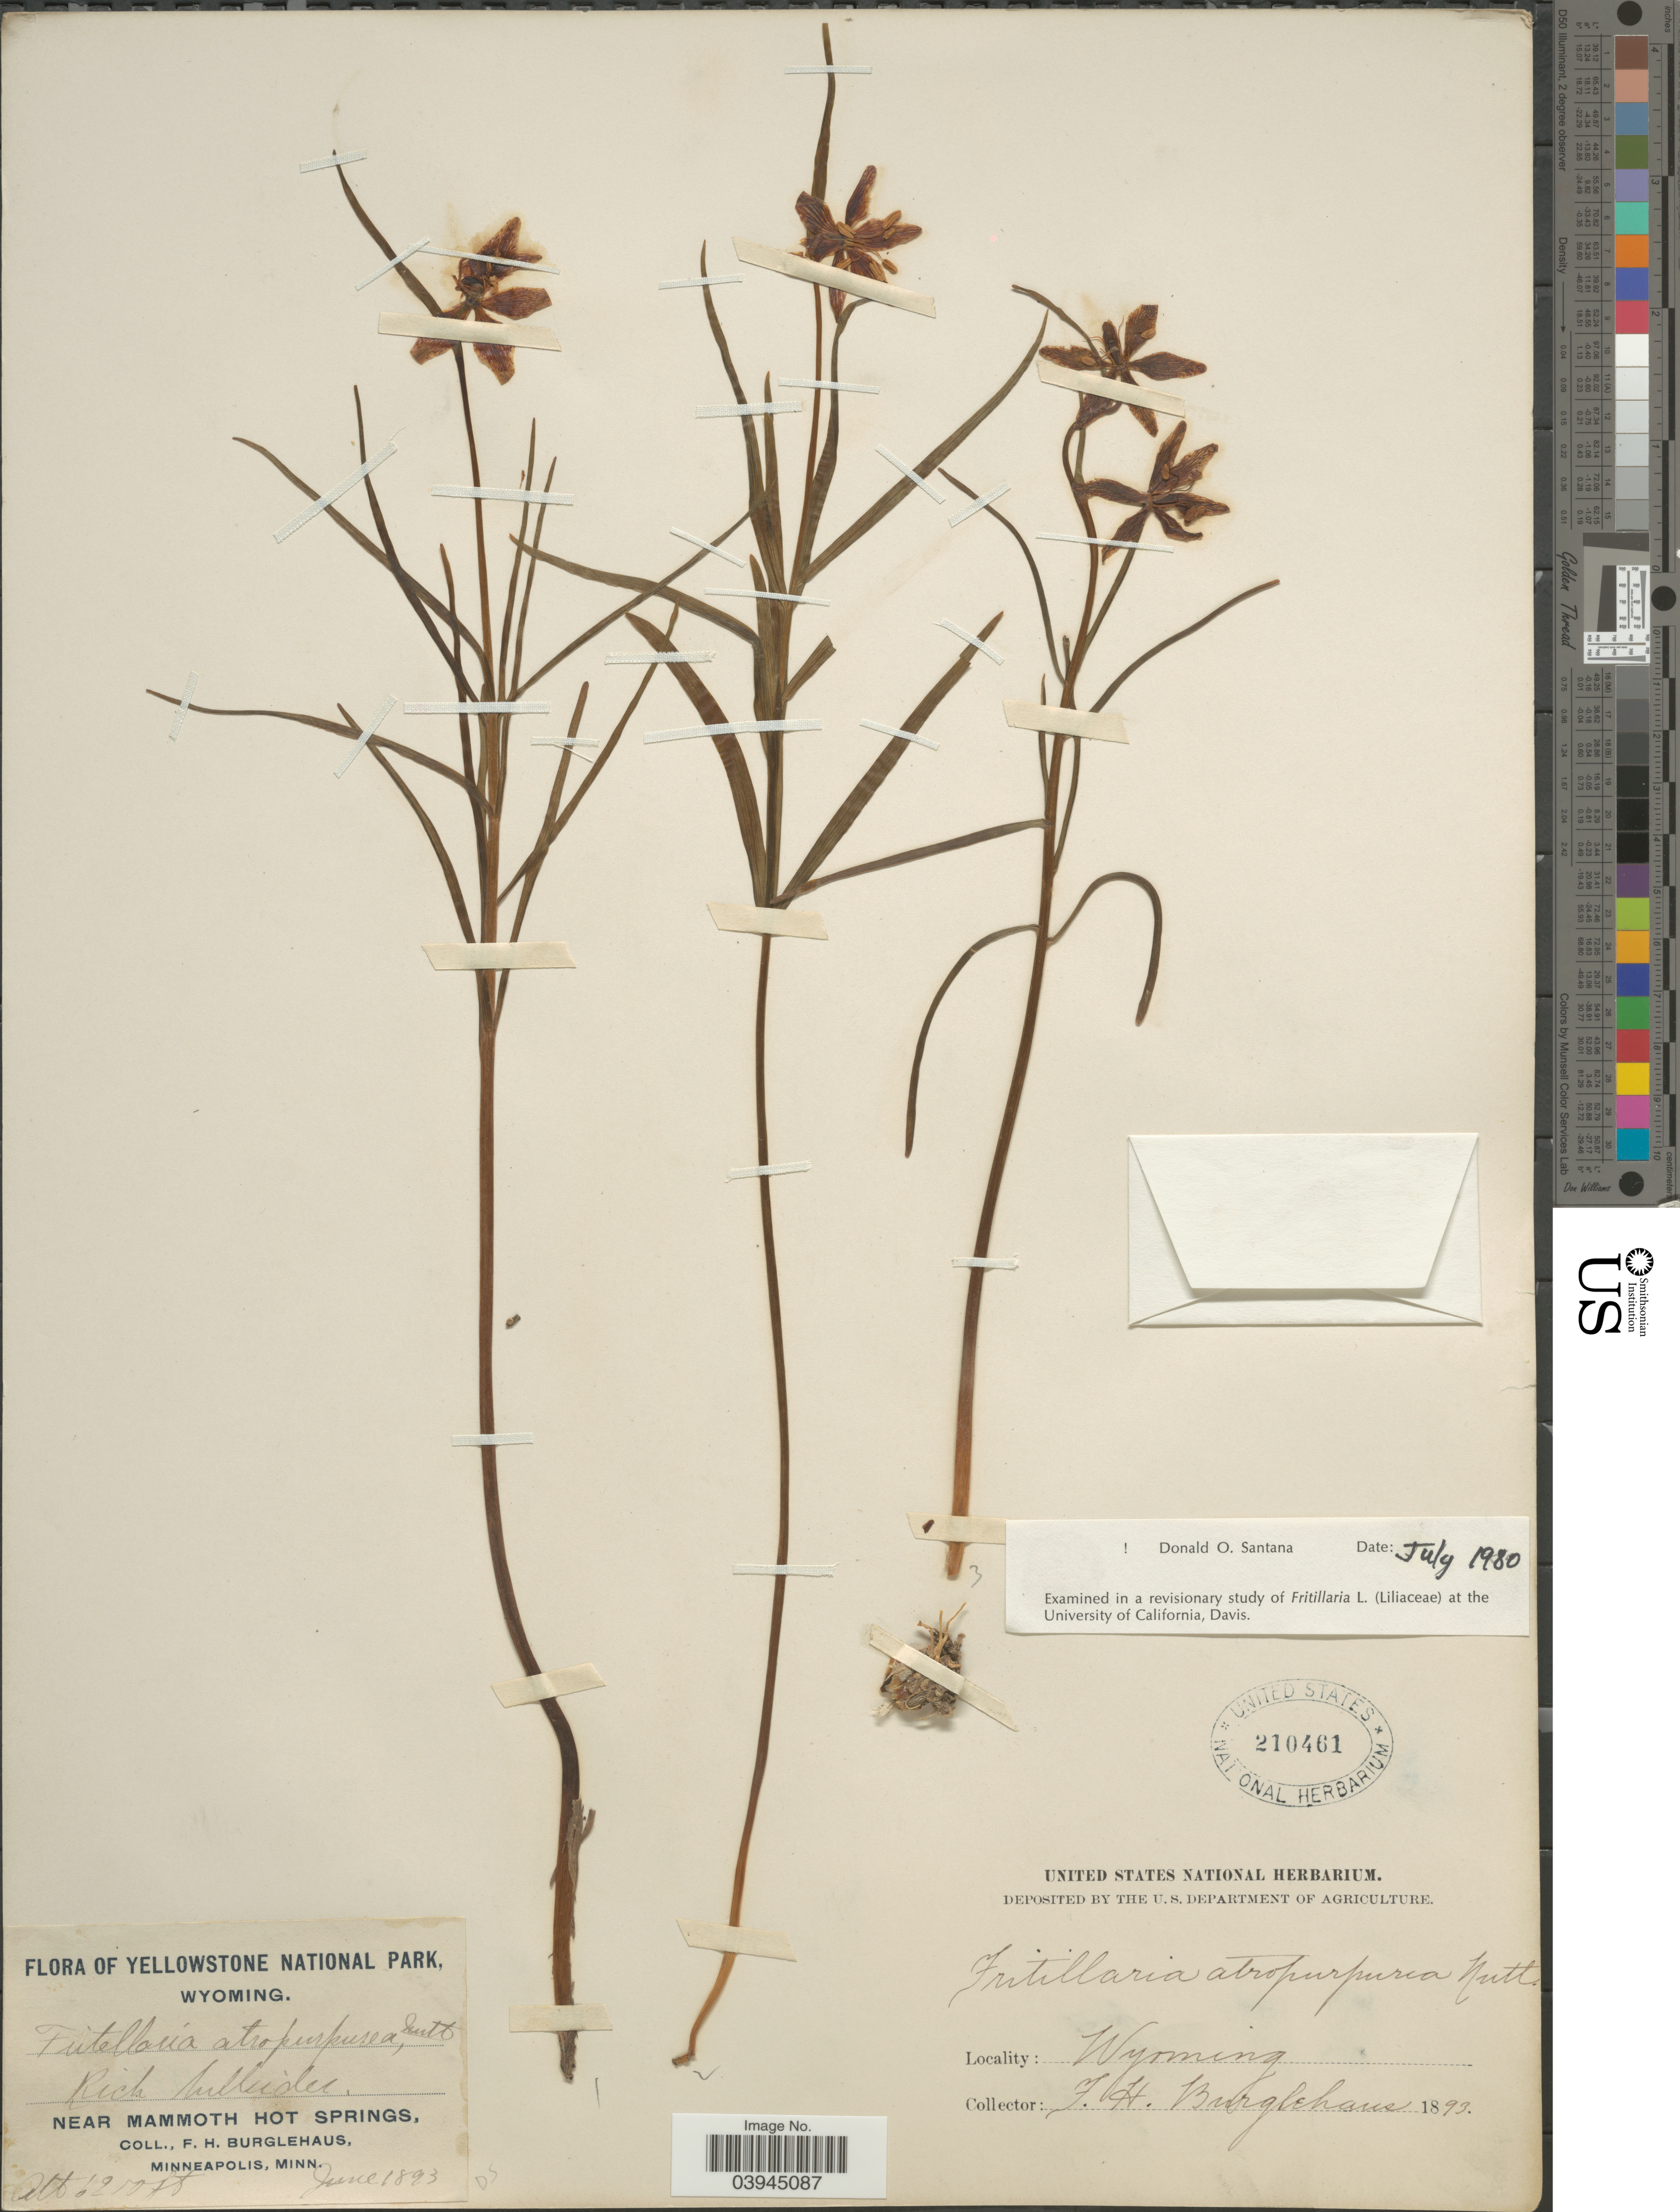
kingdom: Plantae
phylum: Tracheophyta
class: Liliopsida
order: Liliales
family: Liliaceae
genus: Fritillaria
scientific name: Fritillaria atropurpurea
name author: Nutt.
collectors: F. Burglehaus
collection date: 1893-06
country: United States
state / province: Wyoming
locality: Yellowstone National Park. Near Mammoth Hot Springs.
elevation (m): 1890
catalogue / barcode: US 210461